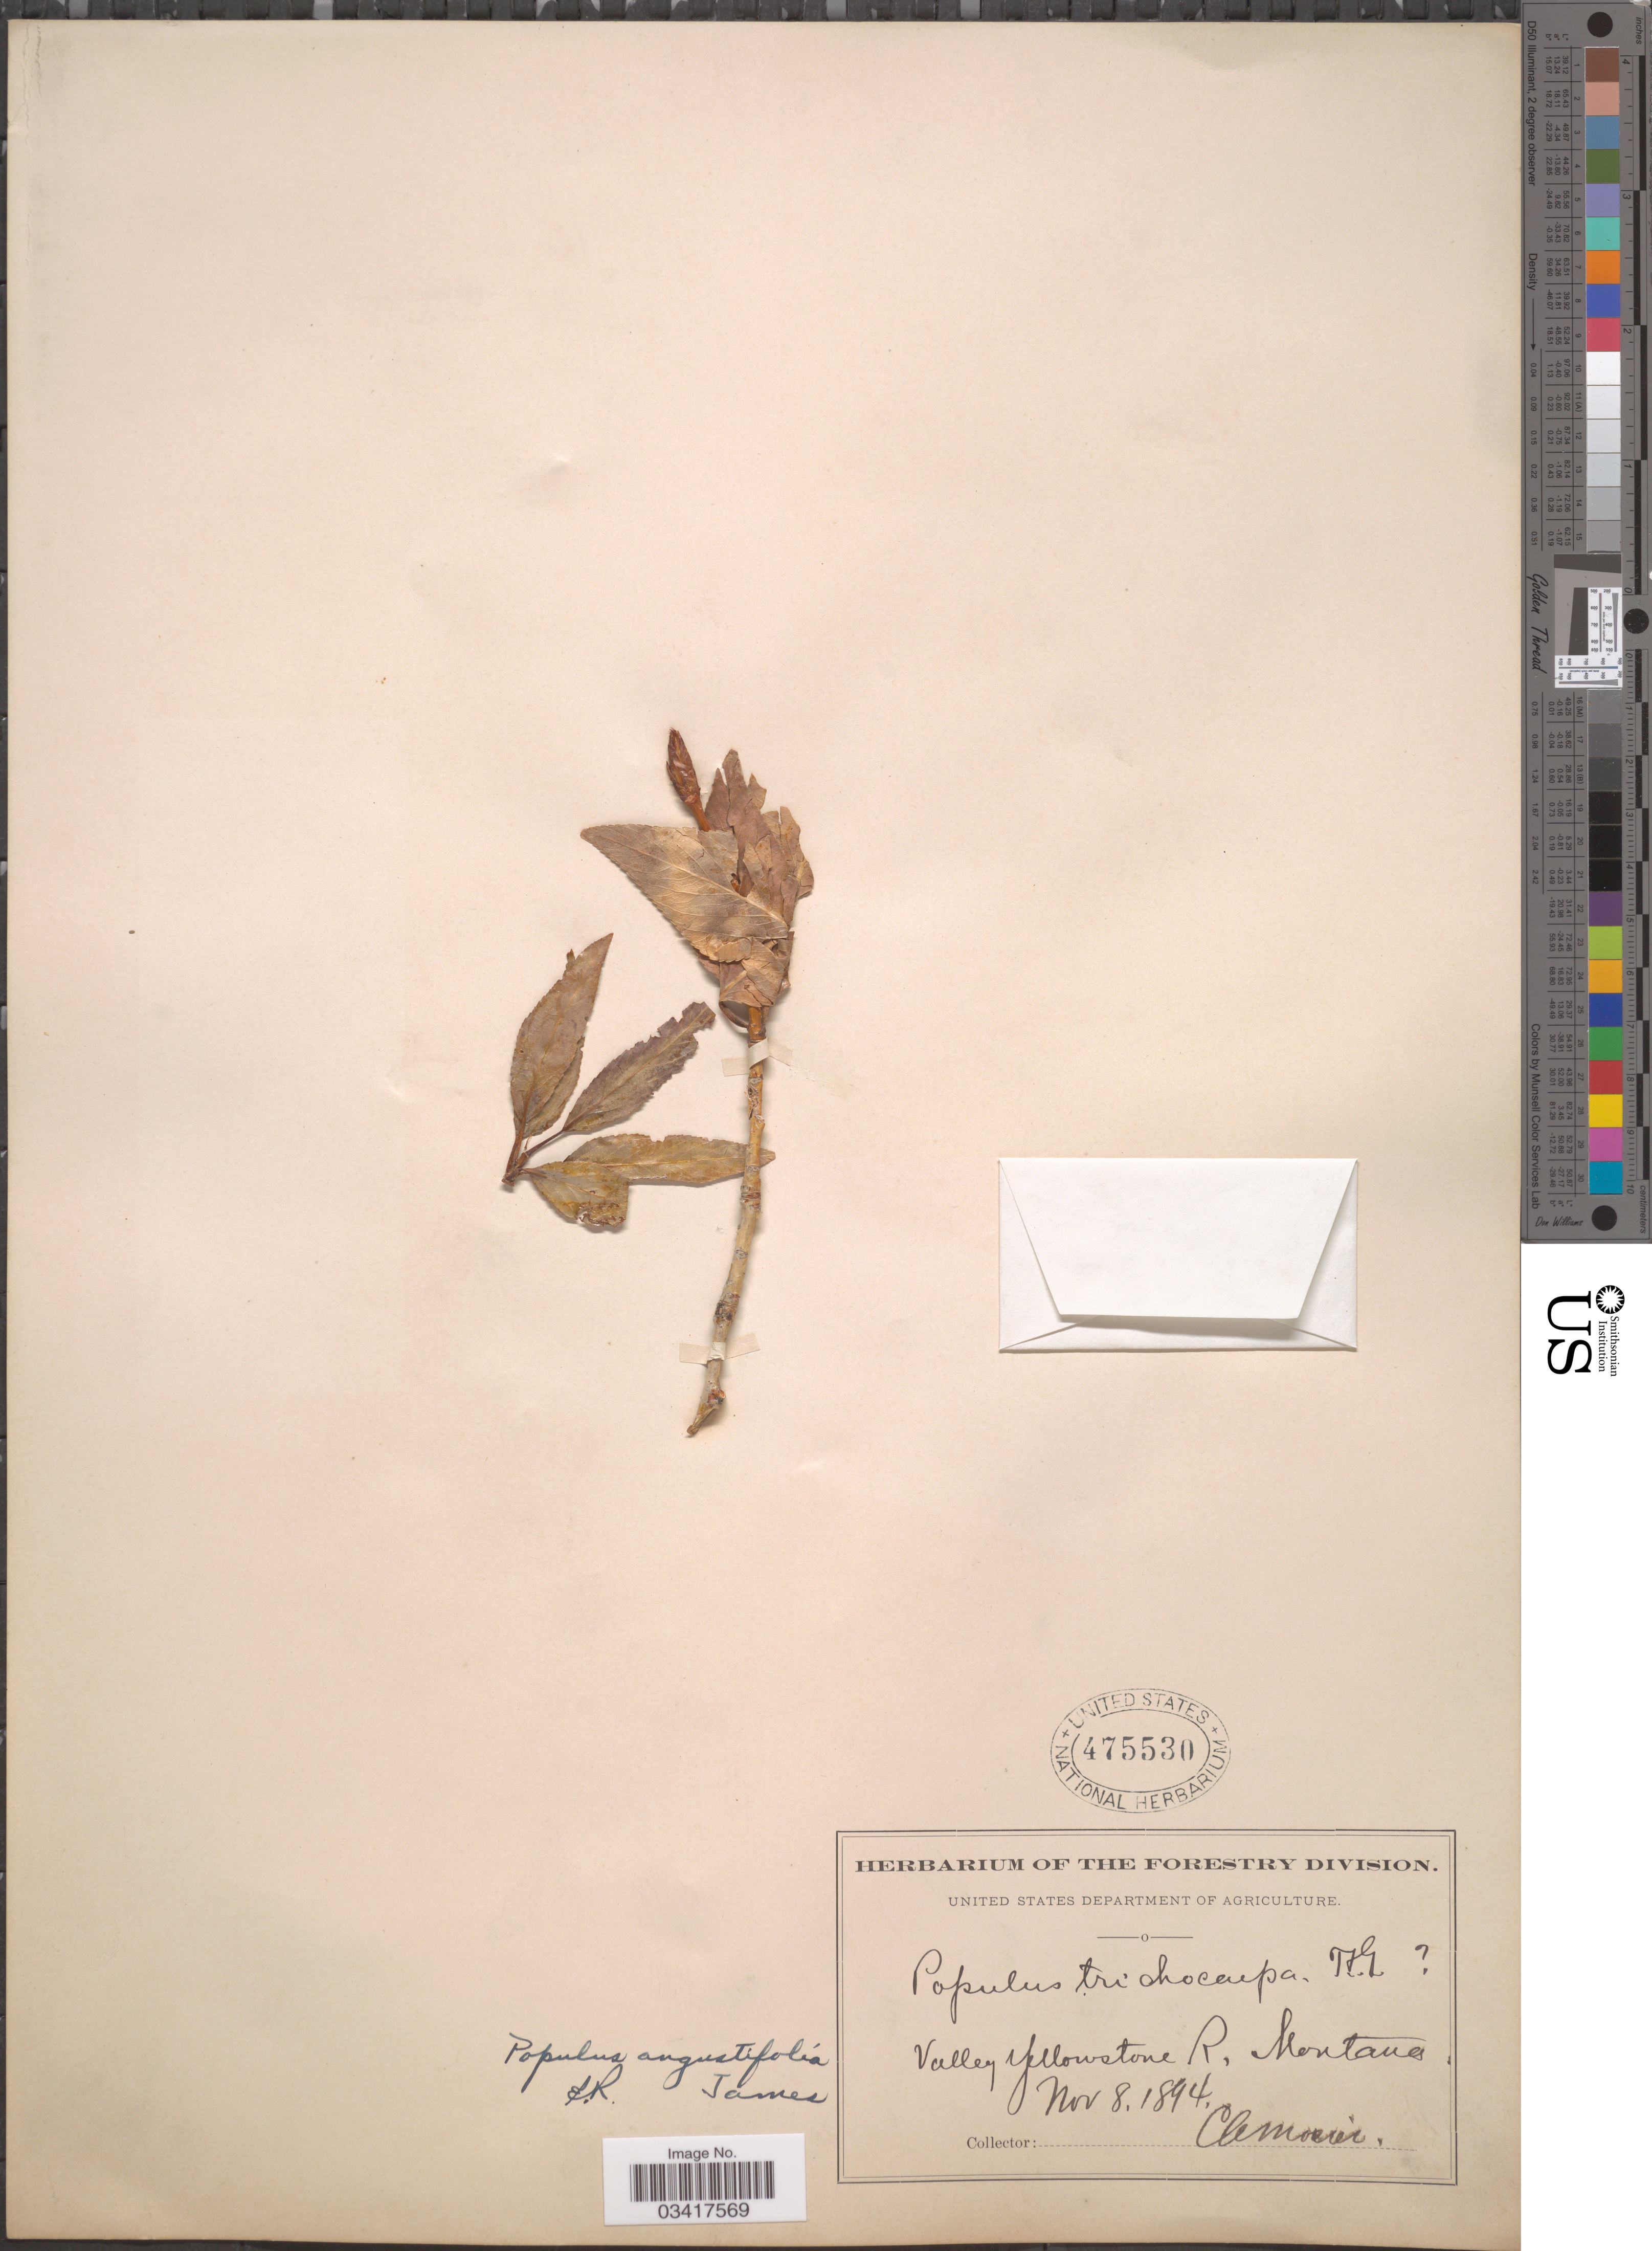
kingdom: Plantae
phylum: Tracheophyta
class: Magnoliopsida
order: Malpighiales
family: Salicaceae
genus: Populus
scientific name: Populus angustifolia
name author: E. James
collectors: C. A. Mosier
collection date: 1894-11-08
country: United States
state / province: Montana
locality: Valley Yellowstone R.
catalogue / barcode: US 475530